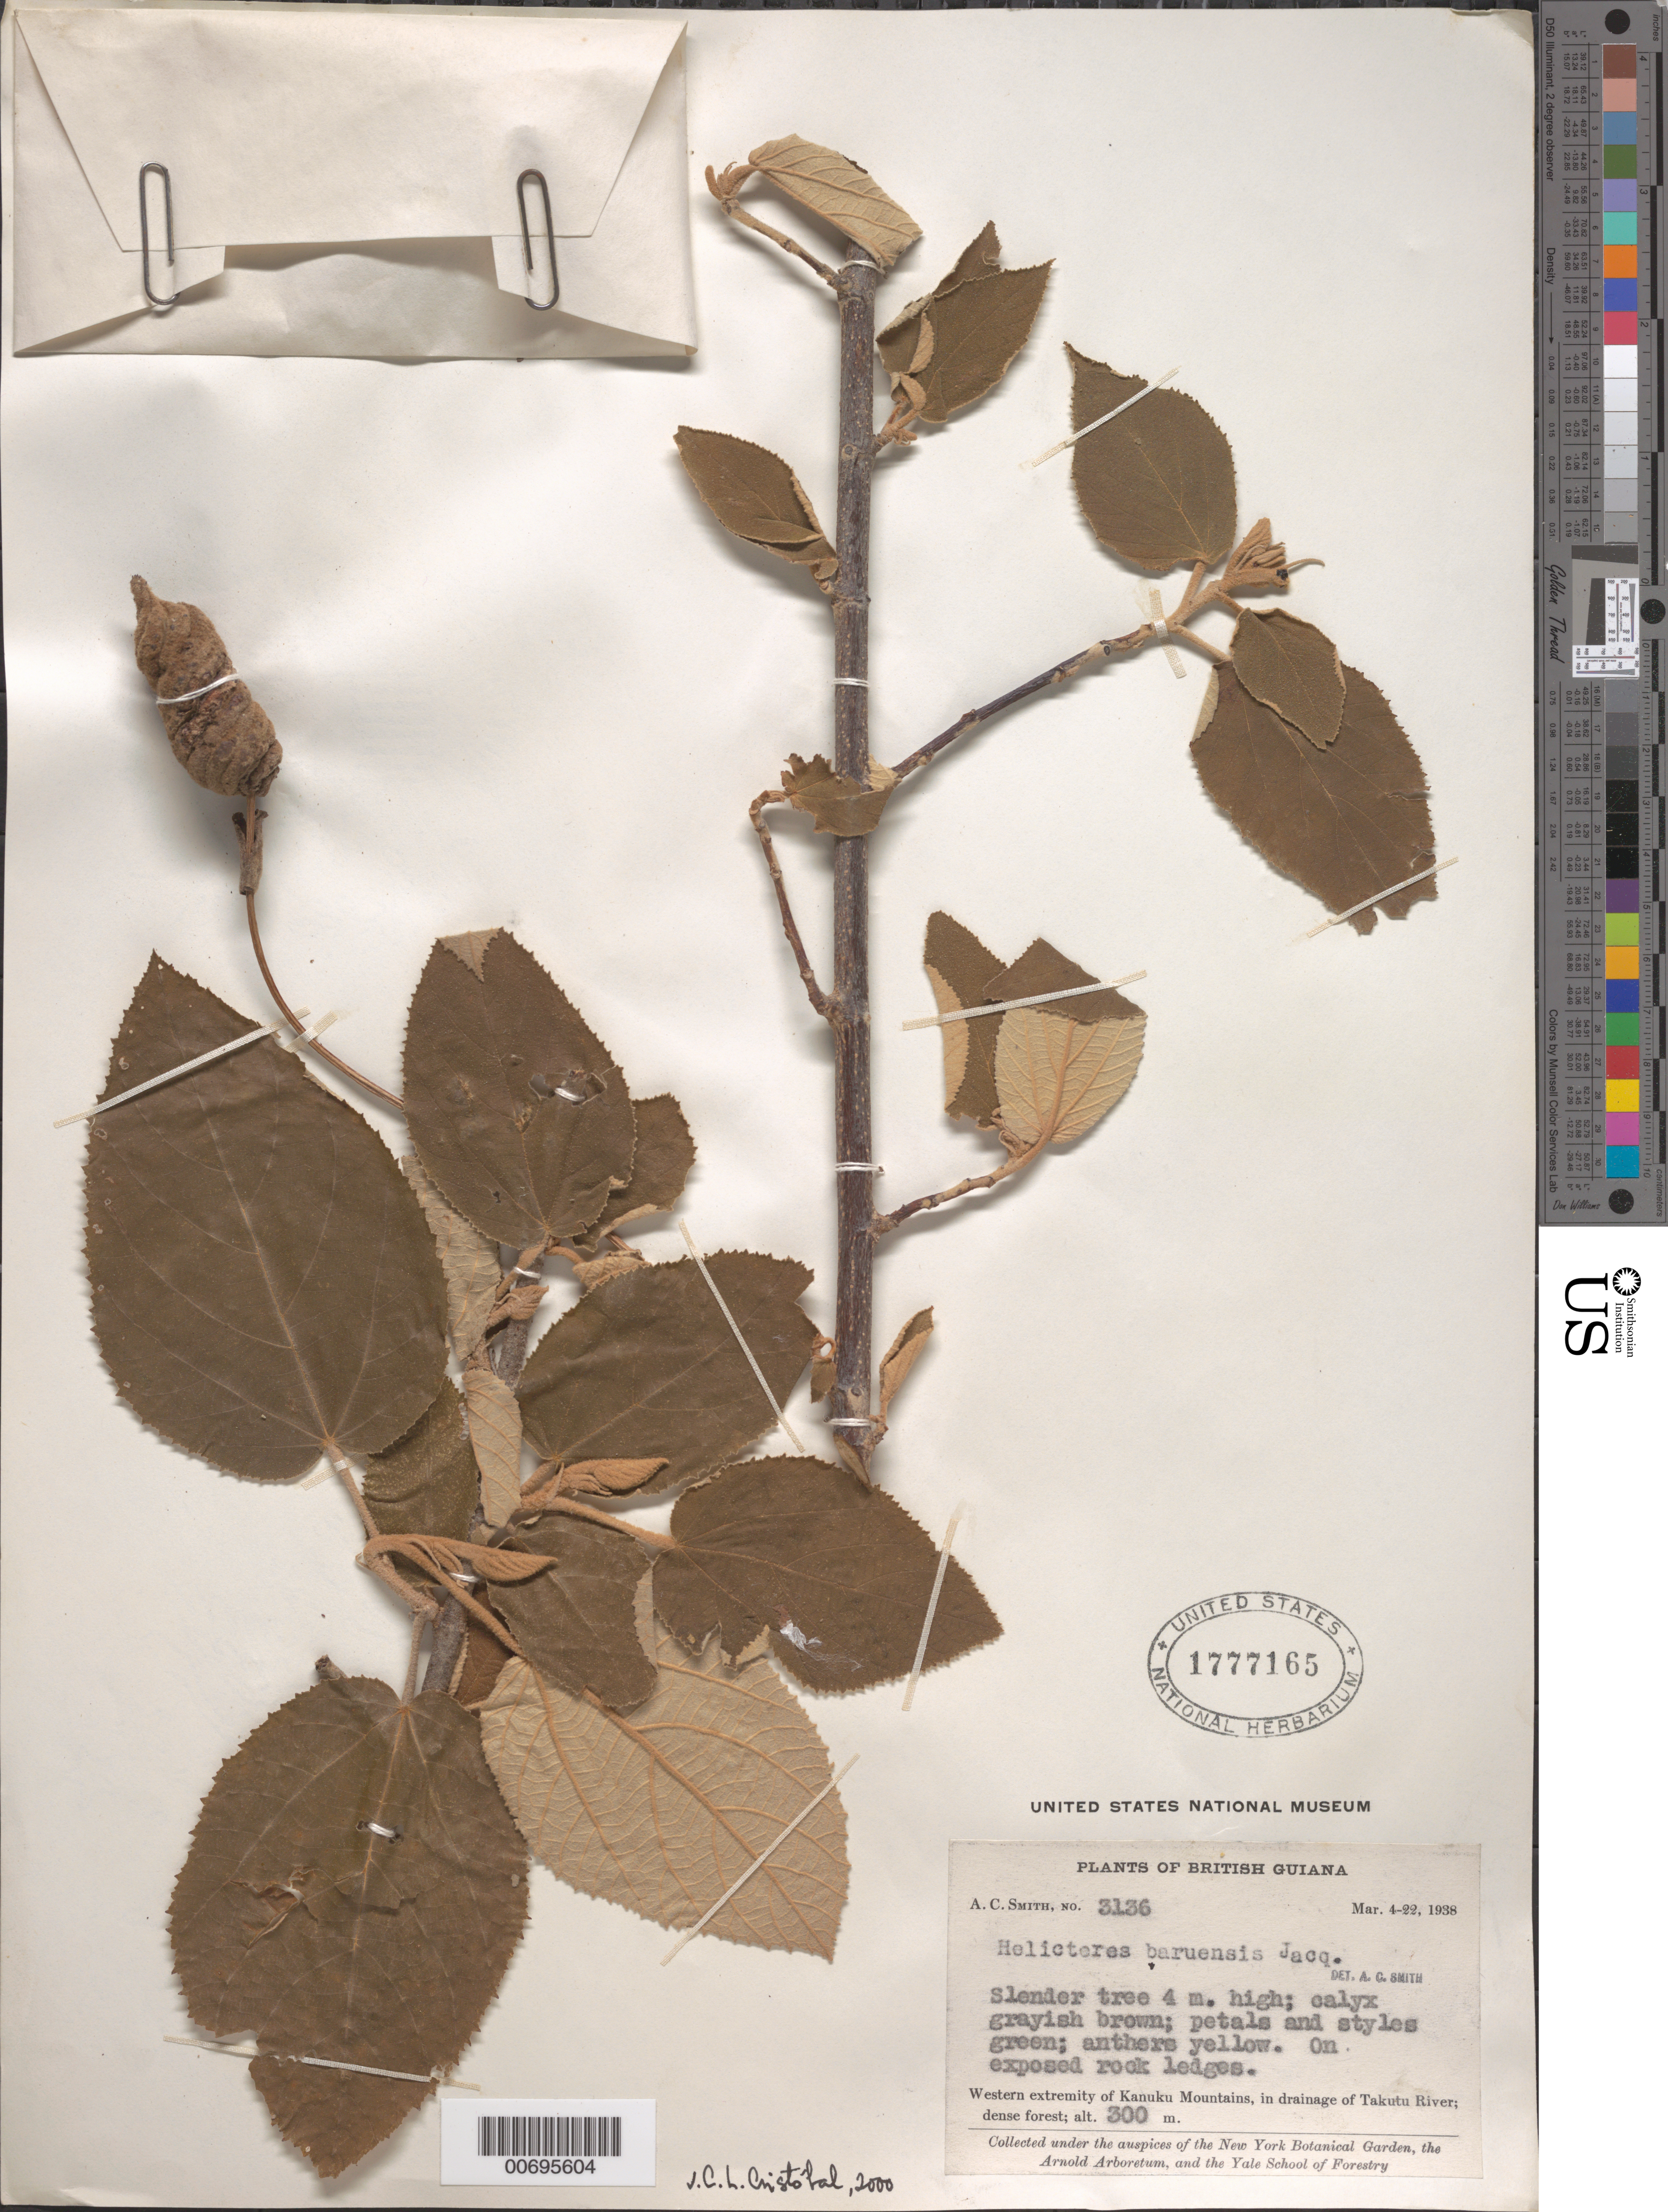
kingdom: Plantae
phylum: Tracheophyta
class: Magnoliopsida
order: Malvales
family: Malvaceae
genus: Helicteres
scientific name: Helicteres baruensis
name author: Jacq.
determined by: Cristóbal, C. L.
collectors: A. C. Smith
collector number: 3136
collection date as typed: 4-Mar-38 to 22-Mar-38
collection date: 1938-03-04/1938-03-22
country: Guyana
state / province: U. Takutu-U. Essequibo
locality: Kanuku Mts., drainage of Takutu R., western extremity of Kanuku Mountains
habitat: Exposed rock ledges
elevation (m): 300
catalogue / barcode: US 1777165